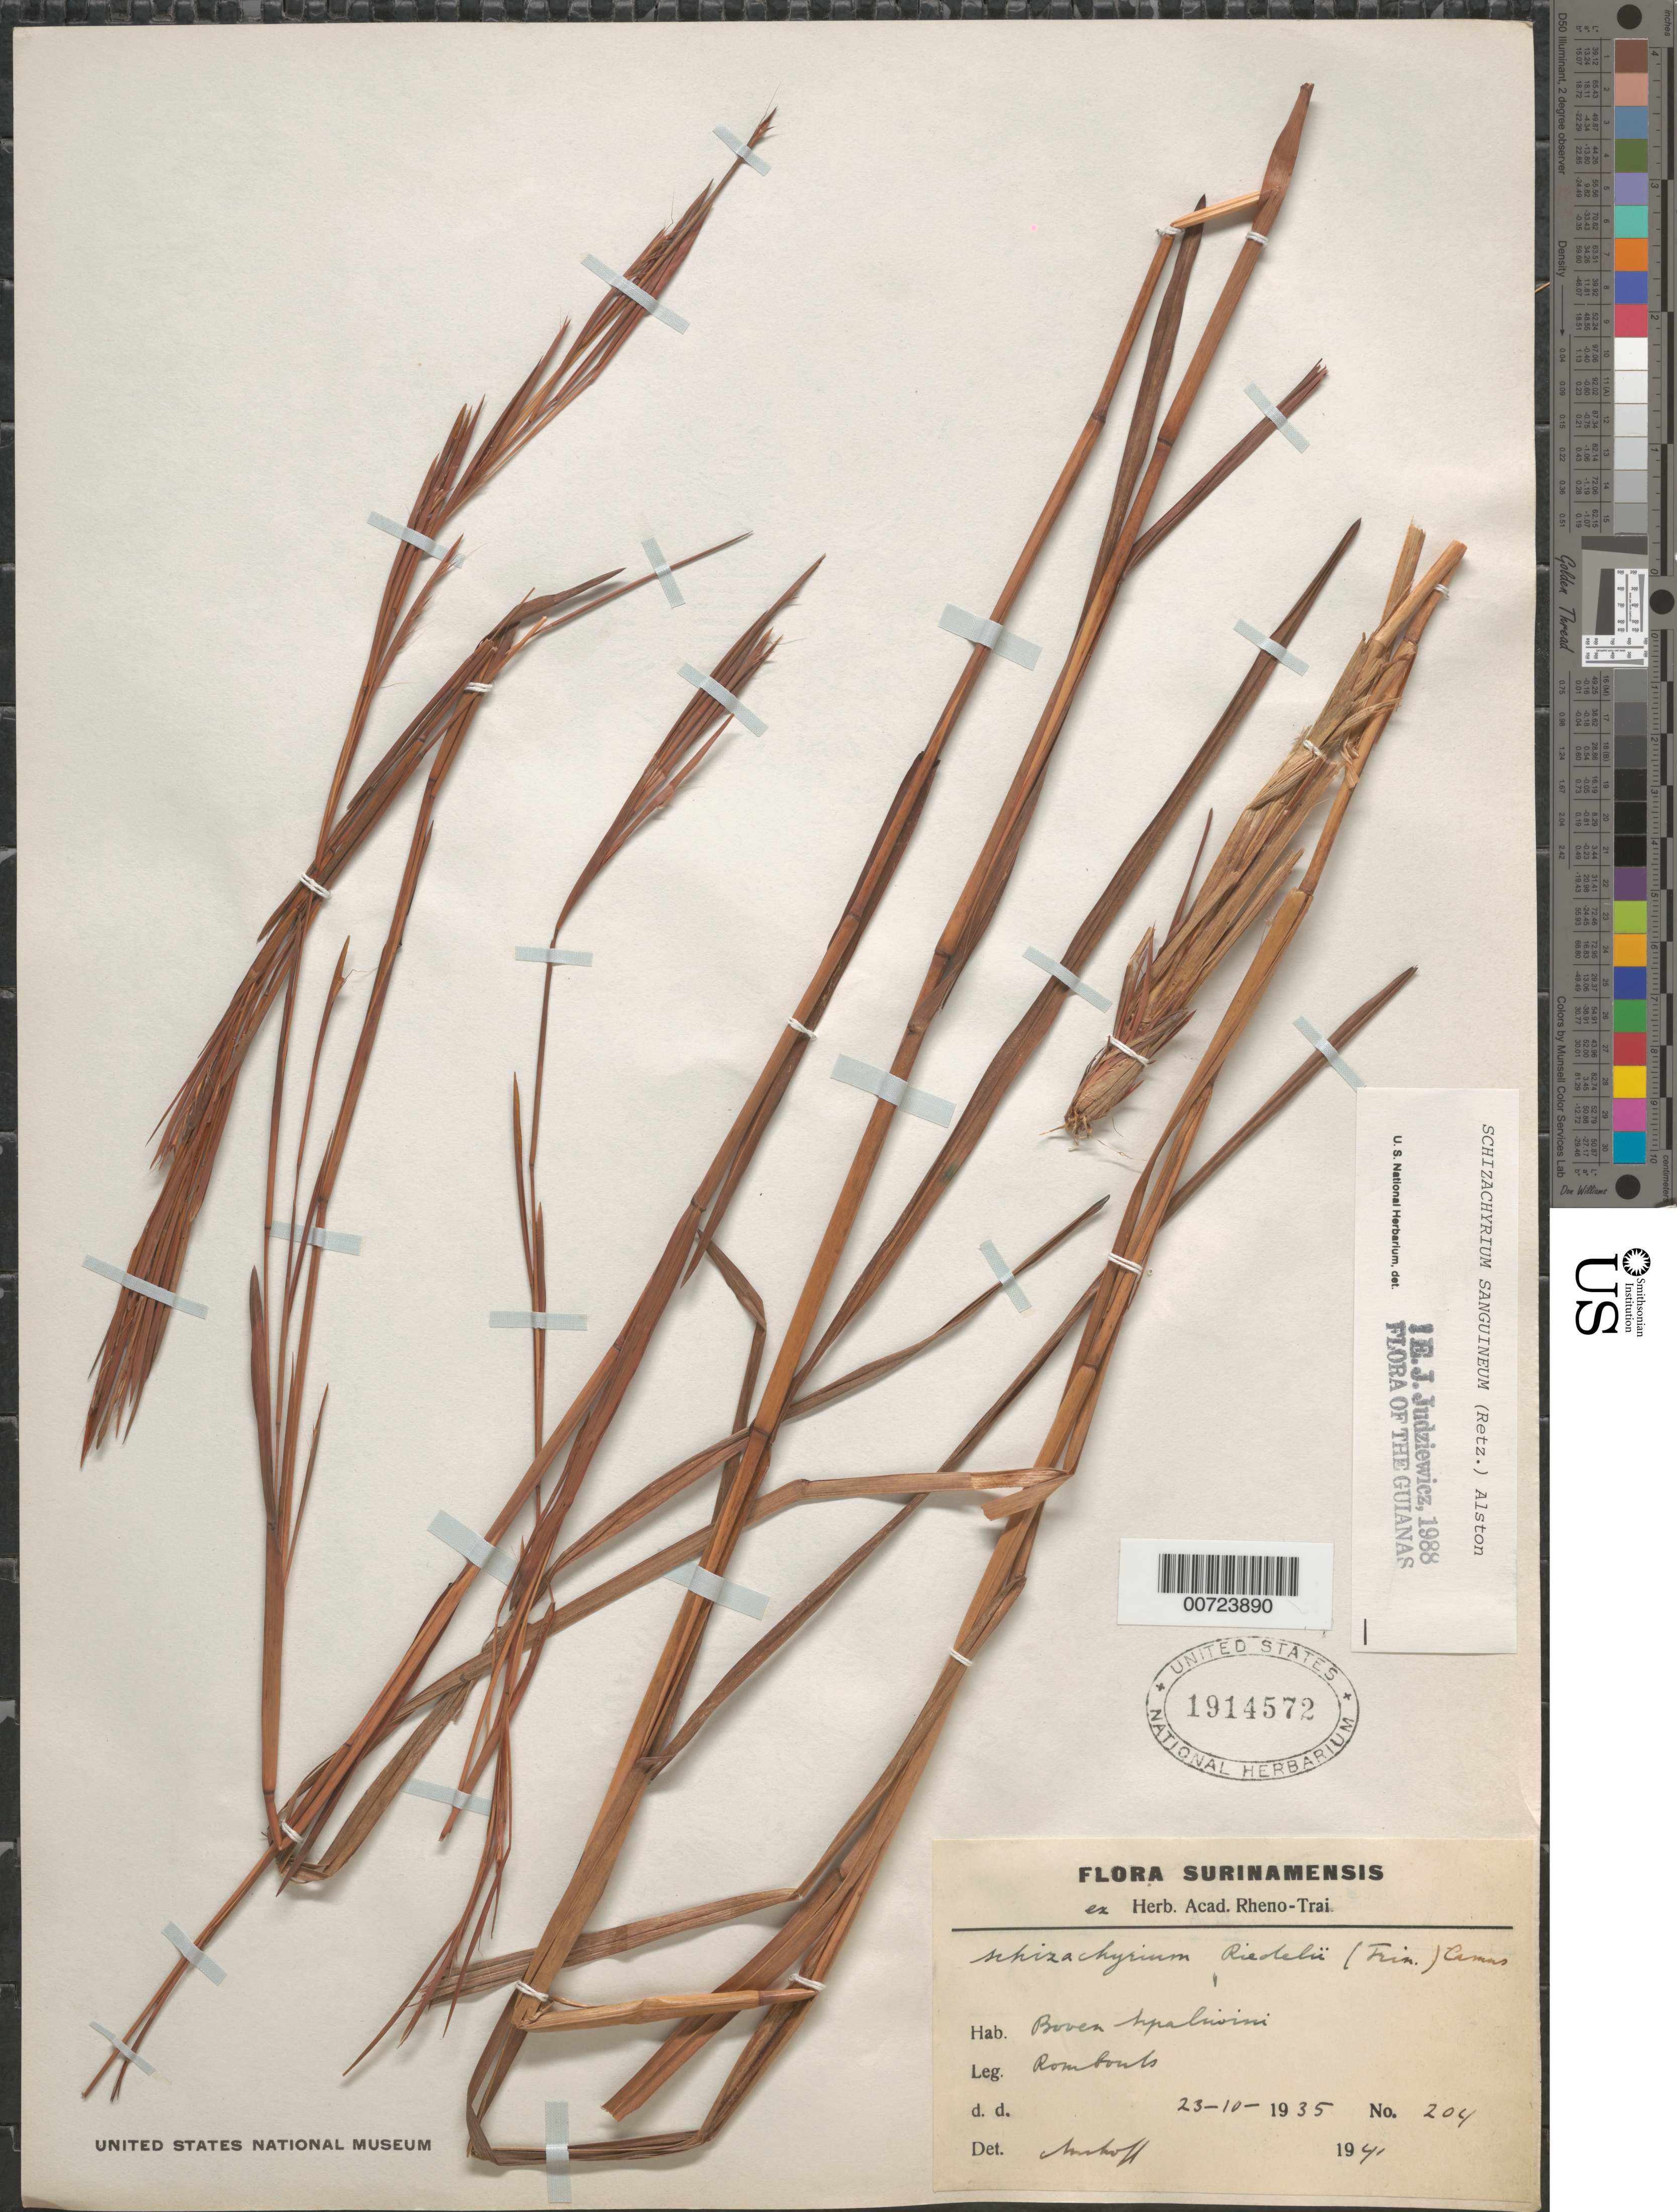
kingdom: Plantae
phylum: Tracheophyta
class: Liliopsida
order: Poales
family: Poaceae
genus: Schizachyrium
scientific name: Schizachyrium sanguineum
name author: (Retz.) Alston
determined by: Judziewicz, E. J.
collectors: H. Rombouts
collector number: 204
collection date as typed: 23-Oct-35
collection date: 1935-10-23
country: Suriname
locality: Upper Sipaliwini R.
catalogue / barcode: US 1914572